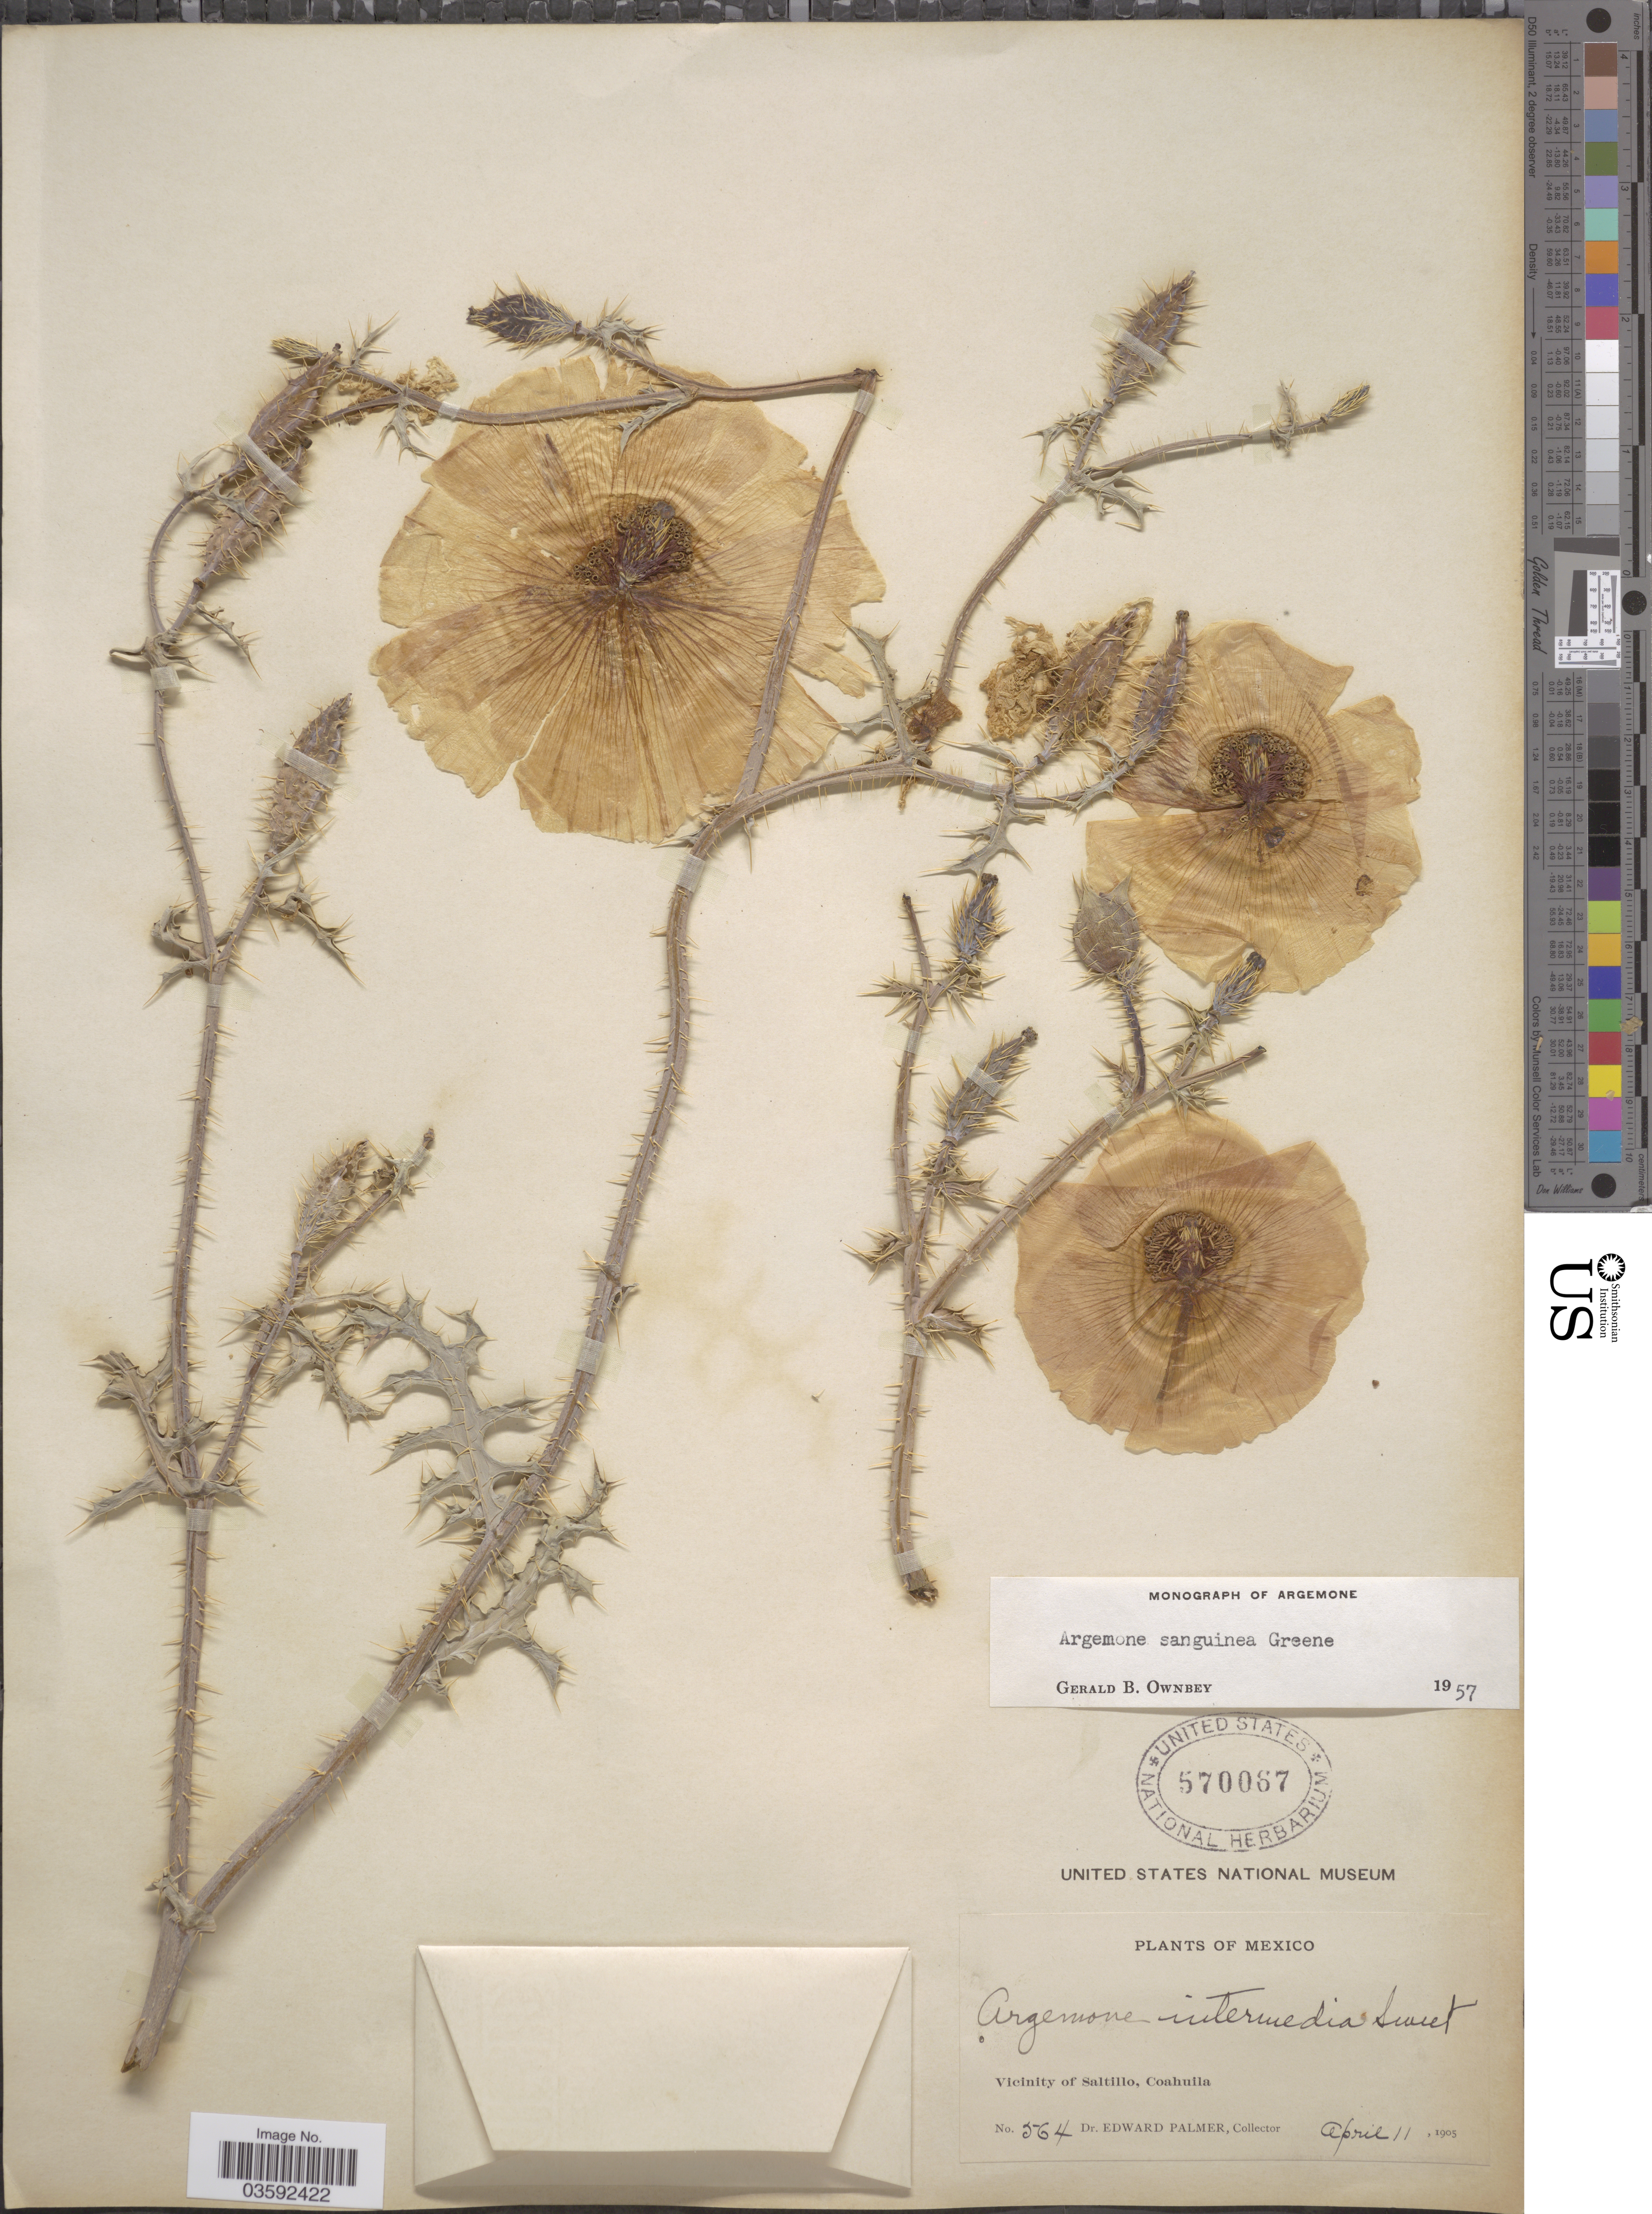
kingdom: Plantae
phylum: Tracheophyta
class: Magnoliopsida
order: Ranunculales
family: Papaveraceae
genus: Argemone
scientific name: Argemone sanguinea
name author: Greene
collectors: E. Palmer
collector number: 564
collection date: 1905-04-11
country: Mexico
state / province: Coahuila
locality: Vicinity of Saltillo.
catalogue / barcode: US 570067